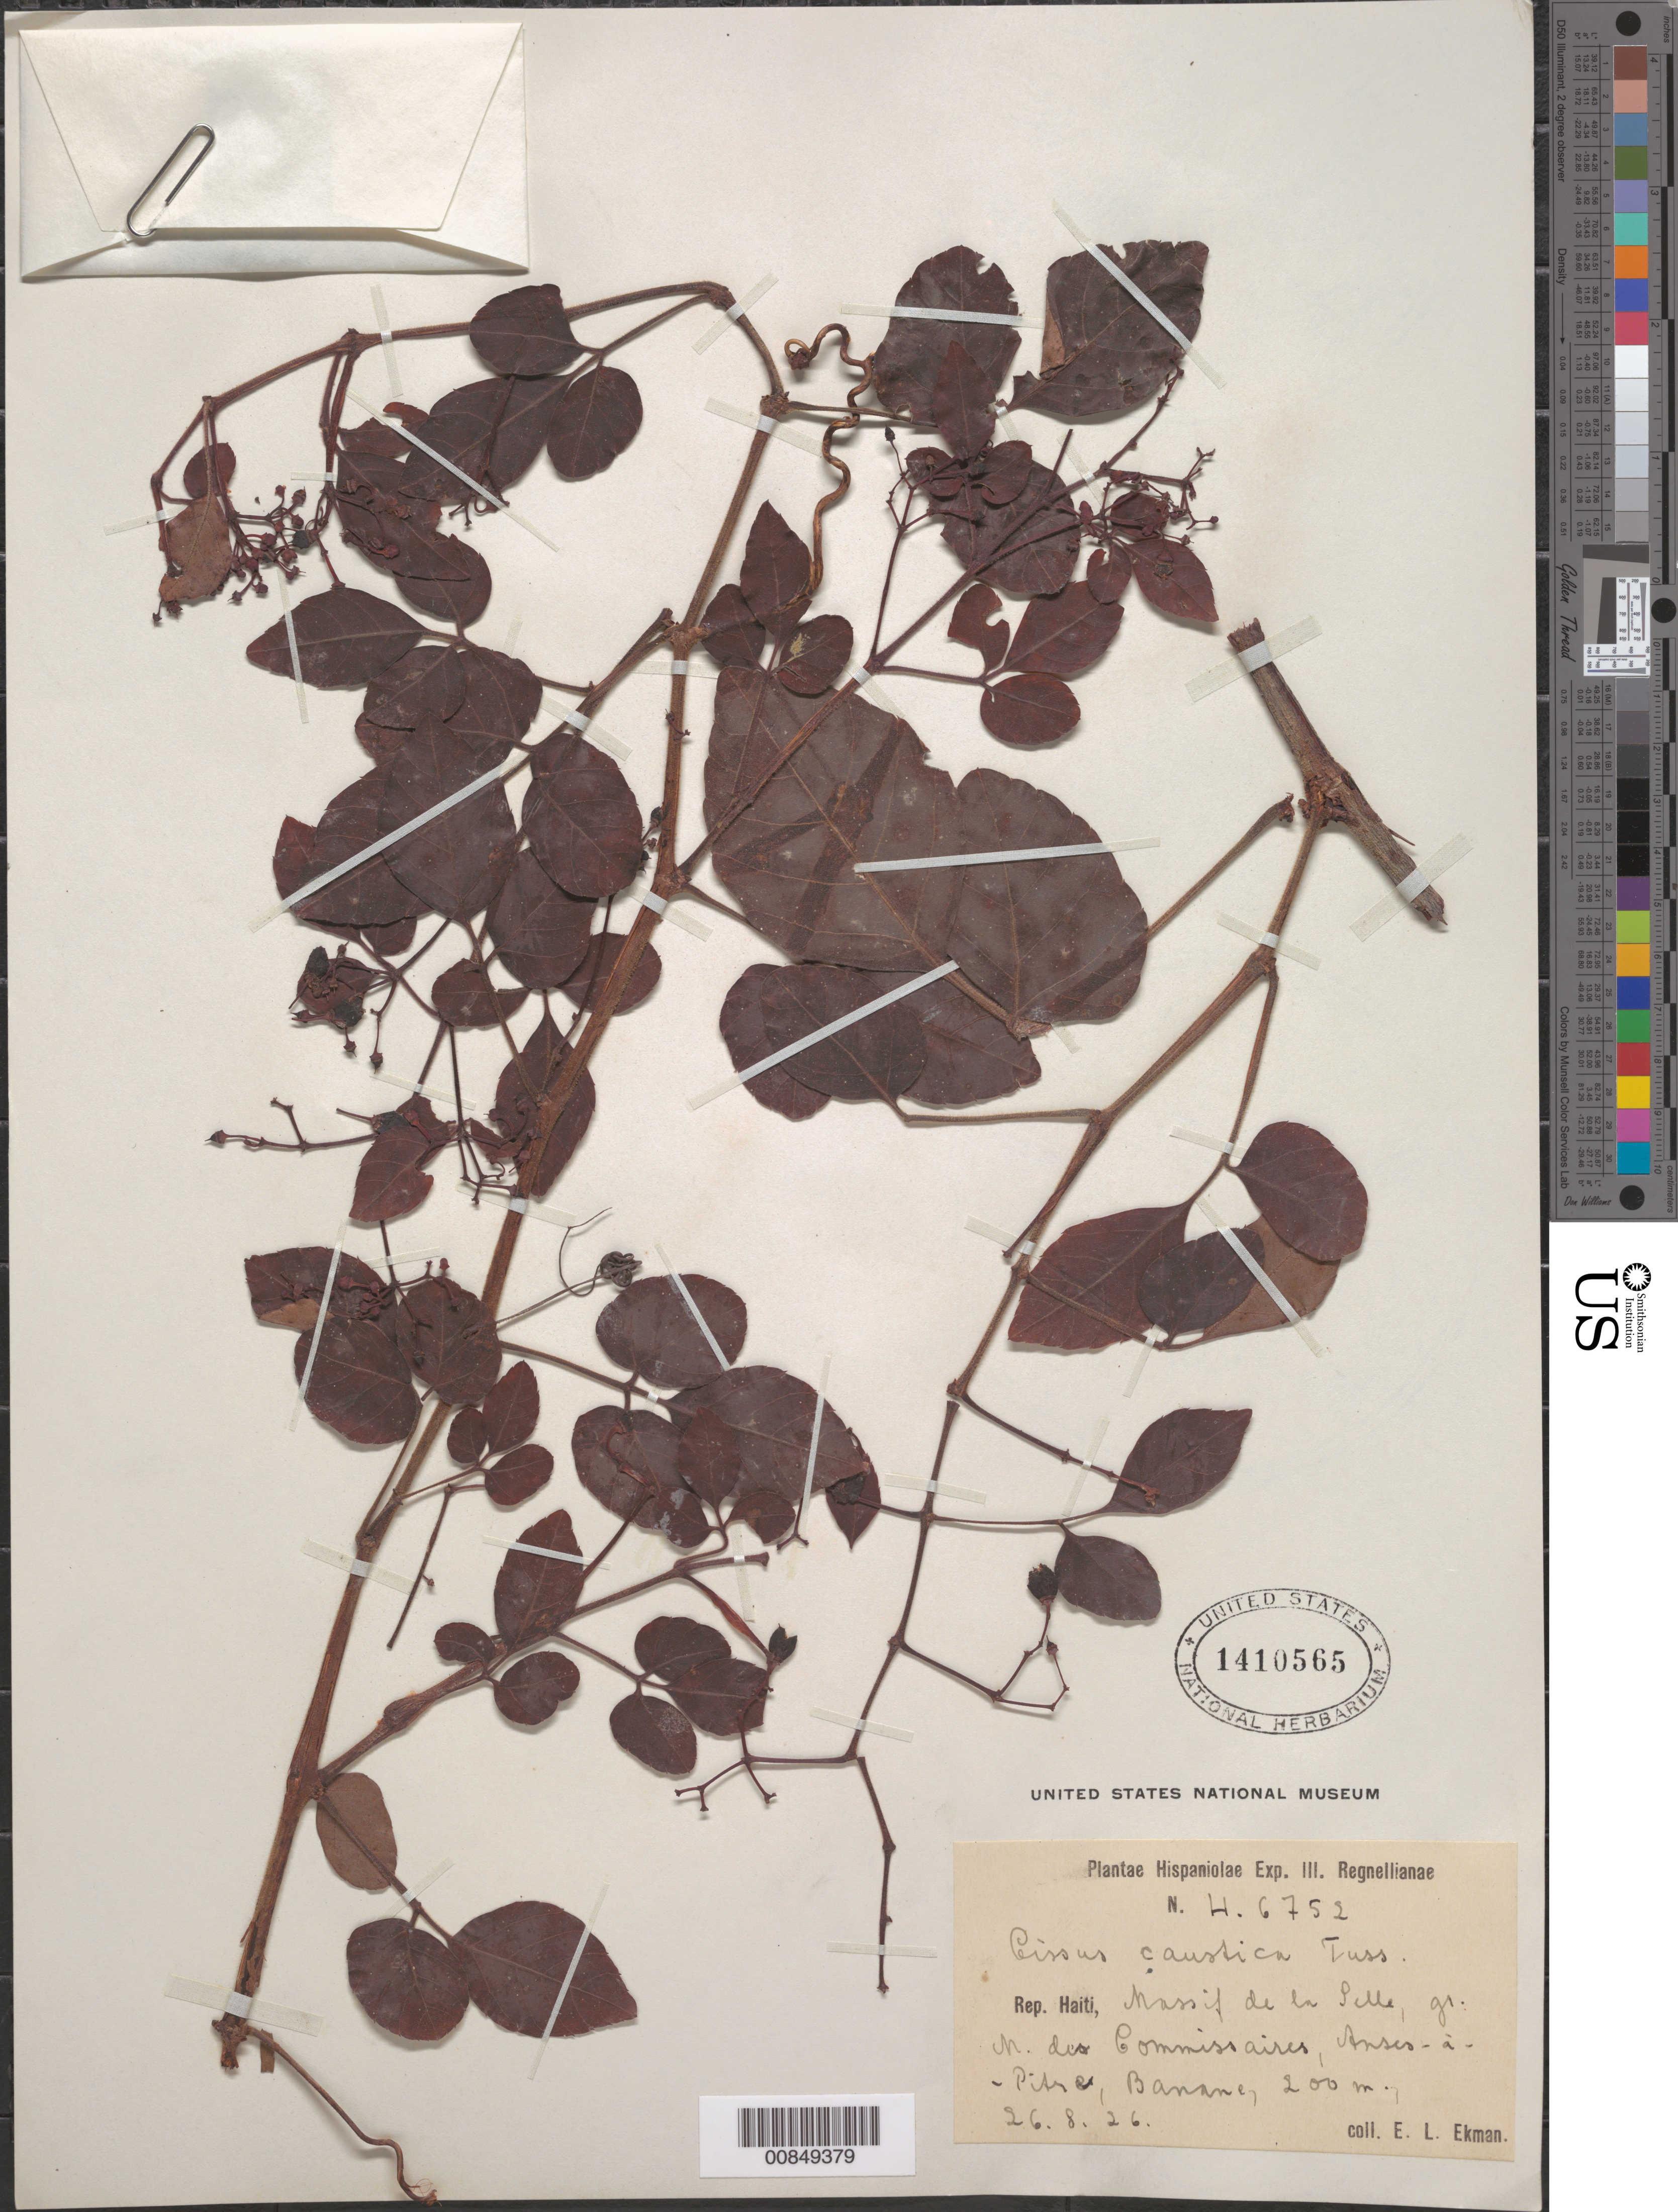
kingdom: Plantae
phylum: Tracheophyta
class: Magnoliopsida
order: Vitales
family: Vitaceae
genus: Cissus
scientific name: Cissus obovata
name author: Vahl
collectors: E. L. Ekman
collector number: H 6752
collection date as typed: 26 Aug 1926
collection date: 1926-08-26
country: Haiti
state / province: Ouest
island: Hispaniola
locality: Massif de la Selle, Gr. M. des Commissaires, Anses-à-Pitre, Banane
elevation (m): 200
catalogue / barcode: US 1410565